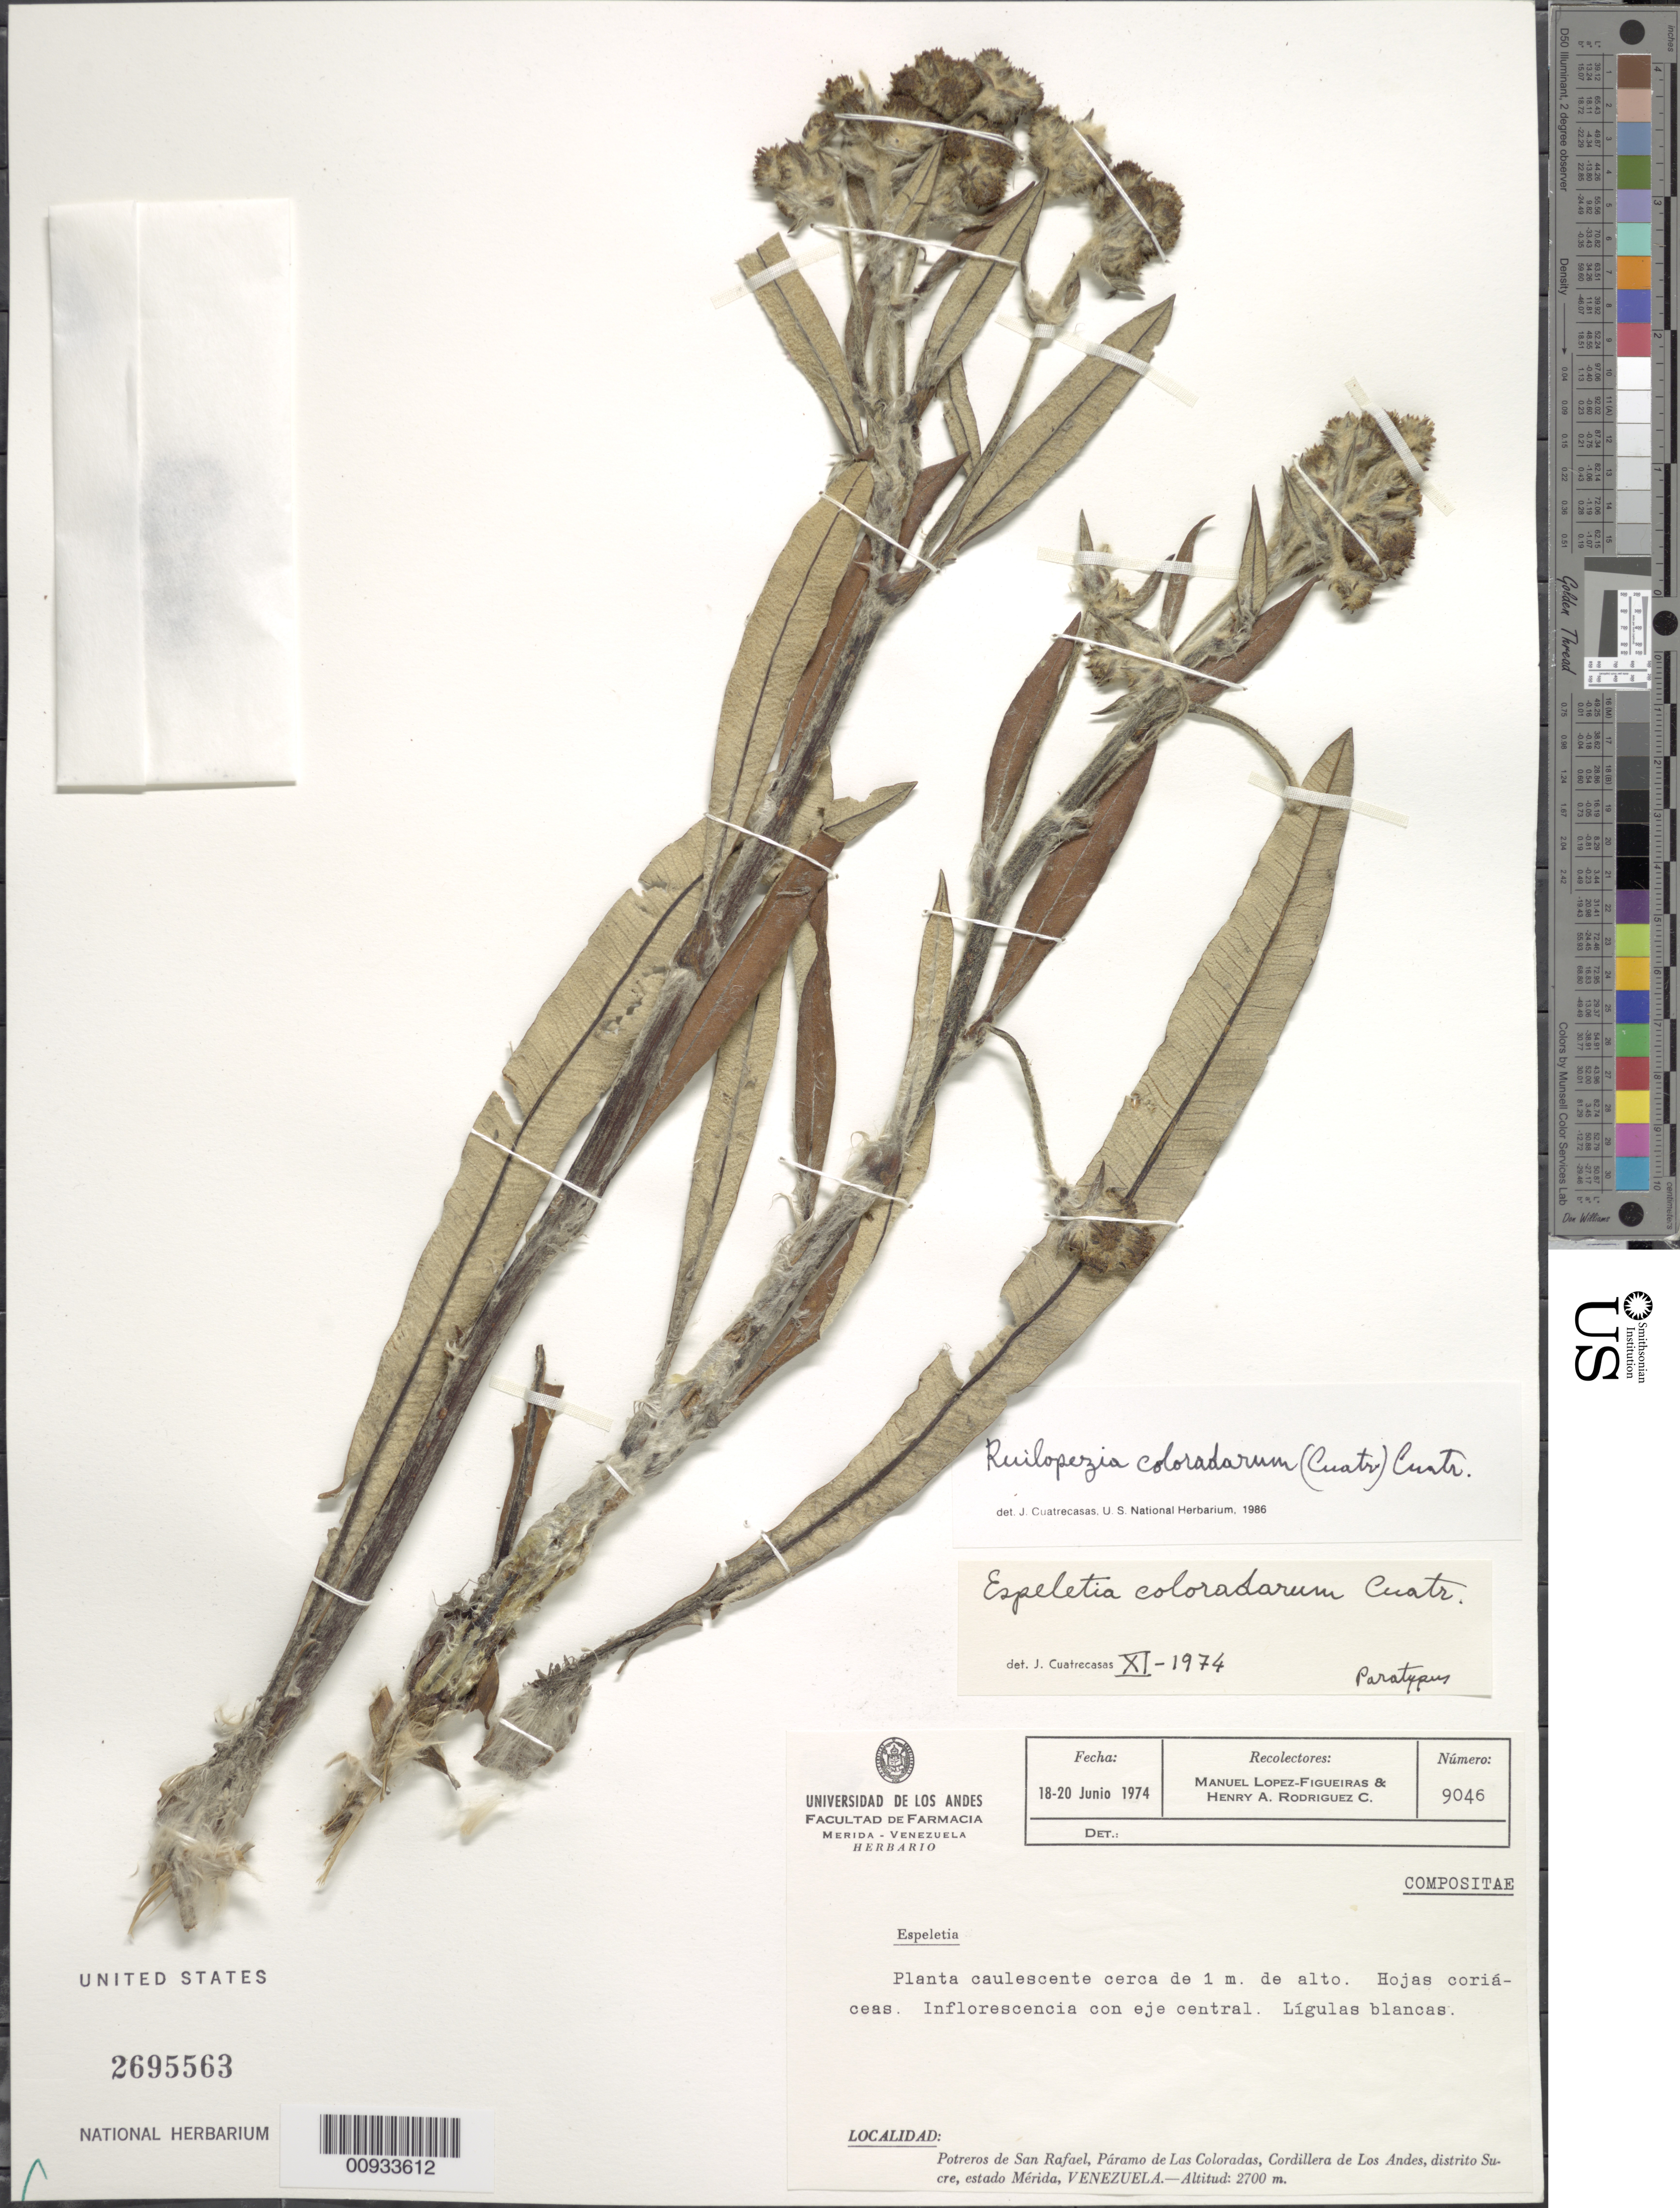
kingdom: Plantae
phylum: Tracheophyta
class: Magnoliopsida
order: Asterales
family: Asteraceae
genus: Ruilopezia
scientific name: Ruilopezia coloradarum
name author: (Cuatrec.) Cuatrec.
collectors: M. López Figueiras & H. Rodriguez-Carrasquero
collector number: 9046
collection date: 1974-06-18/1974-06-20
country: Venezuela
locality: Potreros de San San Rafael, Paramo de Las Coloradas, Cordillera de Los Andes, Distrito Sucre, Estado Merida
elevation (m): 2700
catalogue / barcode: US 2695563